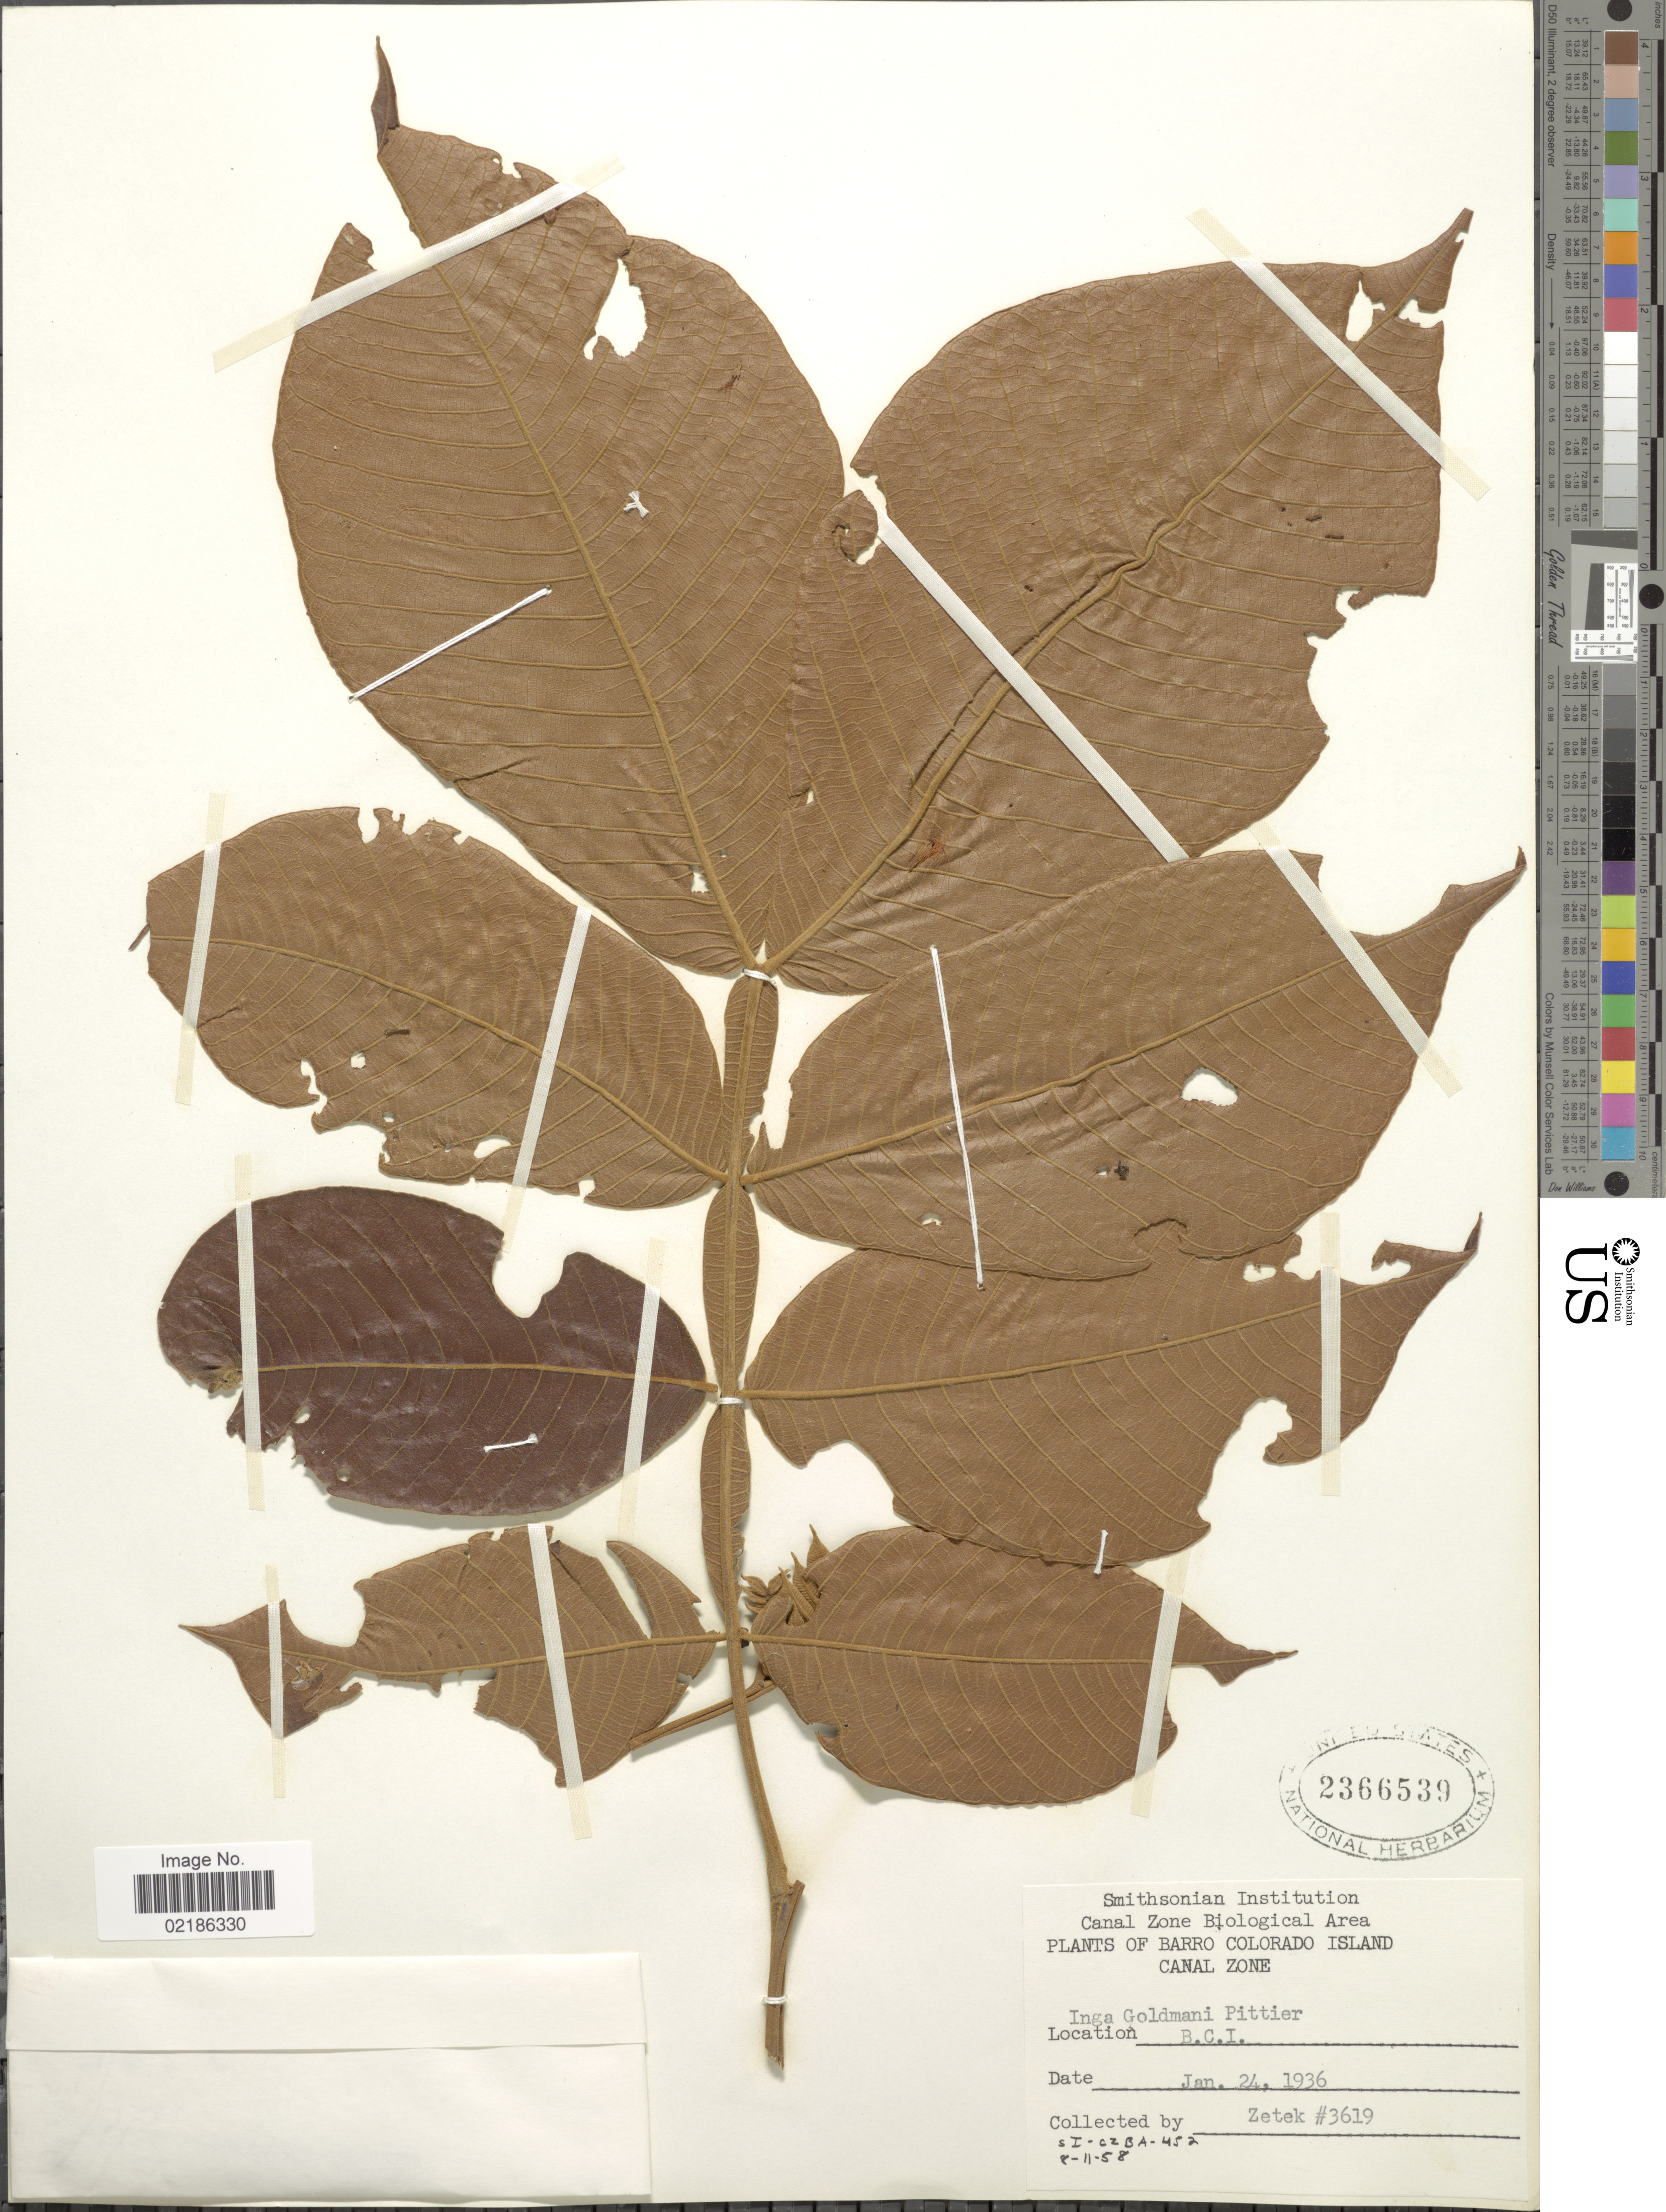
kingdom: Plantae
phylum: Tracheophyta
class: Magnoliopsida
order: Fabales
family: Fabaceae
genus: Inga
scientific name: Inga minutula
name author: (Schery) T.S. Elias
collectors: -. Zetek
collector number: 3619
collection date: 1936-01-24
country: Panama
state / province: Panamá Oeste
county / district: Canal Zone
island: Barro Colorado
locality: Barro Colorado Island, B. C. I.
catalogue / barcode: US 2366539